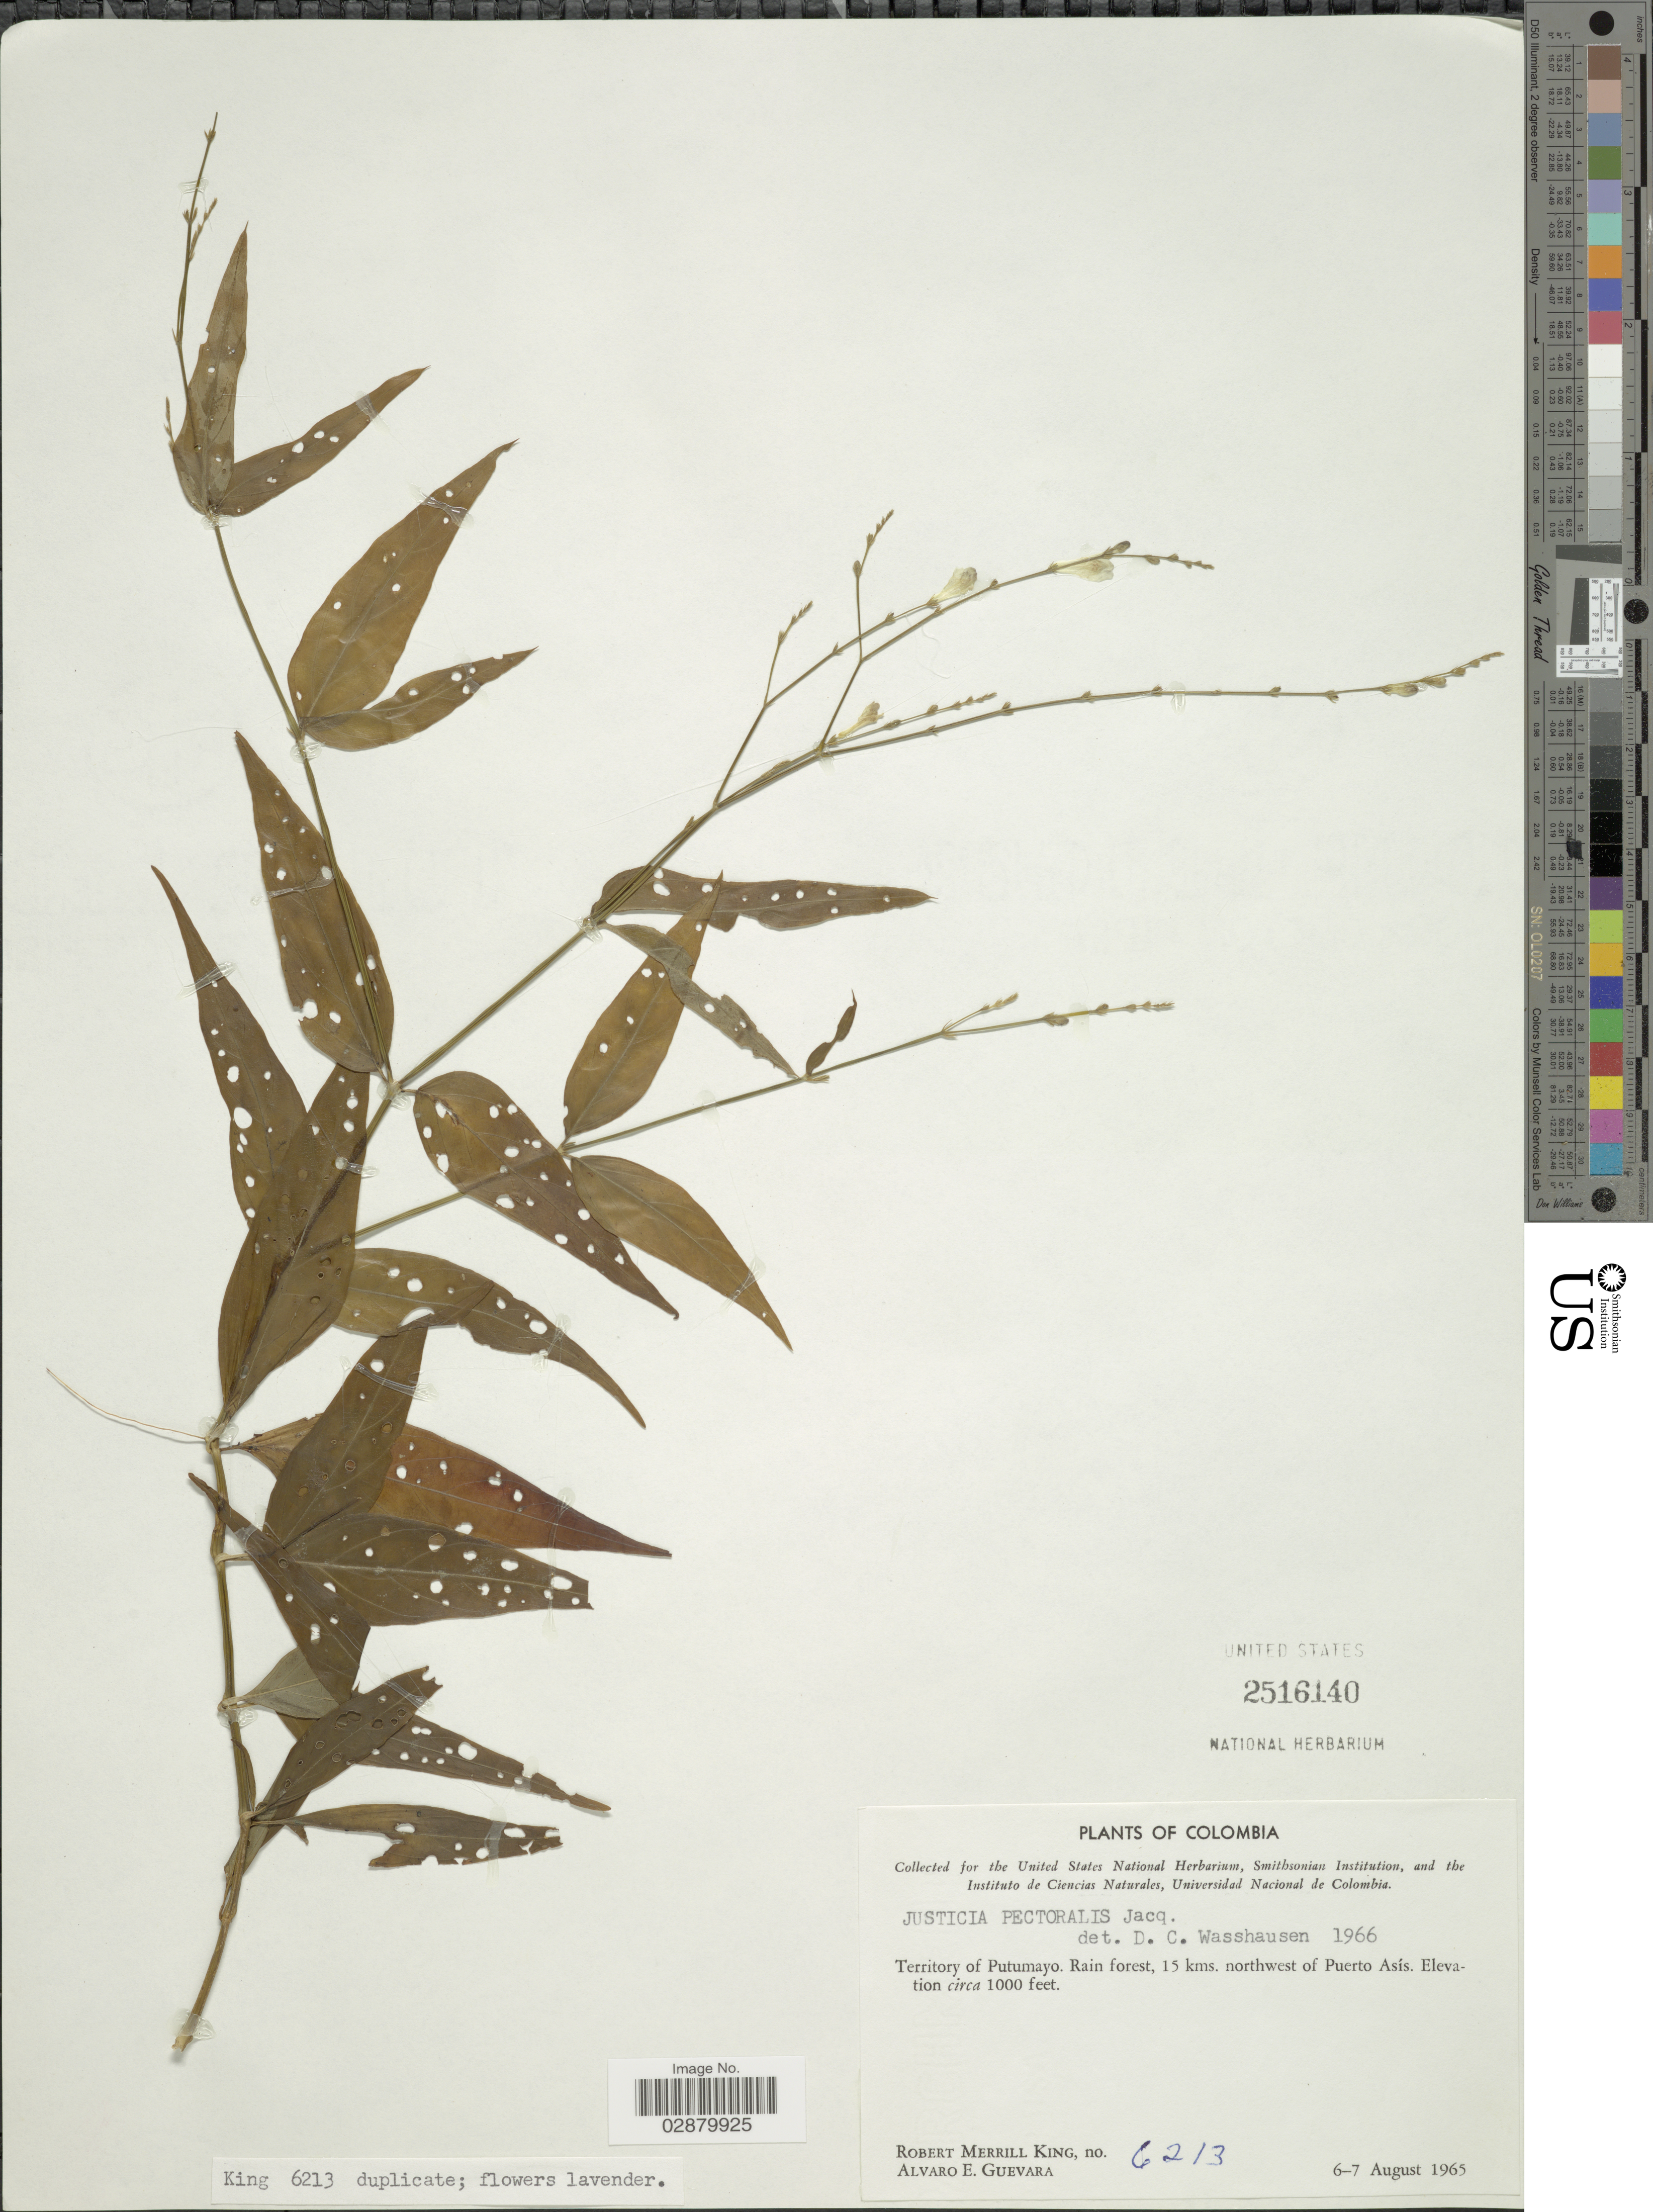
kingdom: Plantae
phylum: Tracheophyta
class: Magnoliopsida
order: Lamiales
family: Acanthaceae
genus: Justicia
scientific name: Justicia pectoralis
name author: Jacq.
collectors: R. M. King & A. E. Guevara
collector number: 6213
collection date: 1965-08-06/1965-08-07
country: Colombia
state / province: Putumayo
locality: Territory of Putumayo. Rain forest, 15 km. northwest of Puerto Asís.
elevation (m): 305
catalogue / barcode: US 2516140